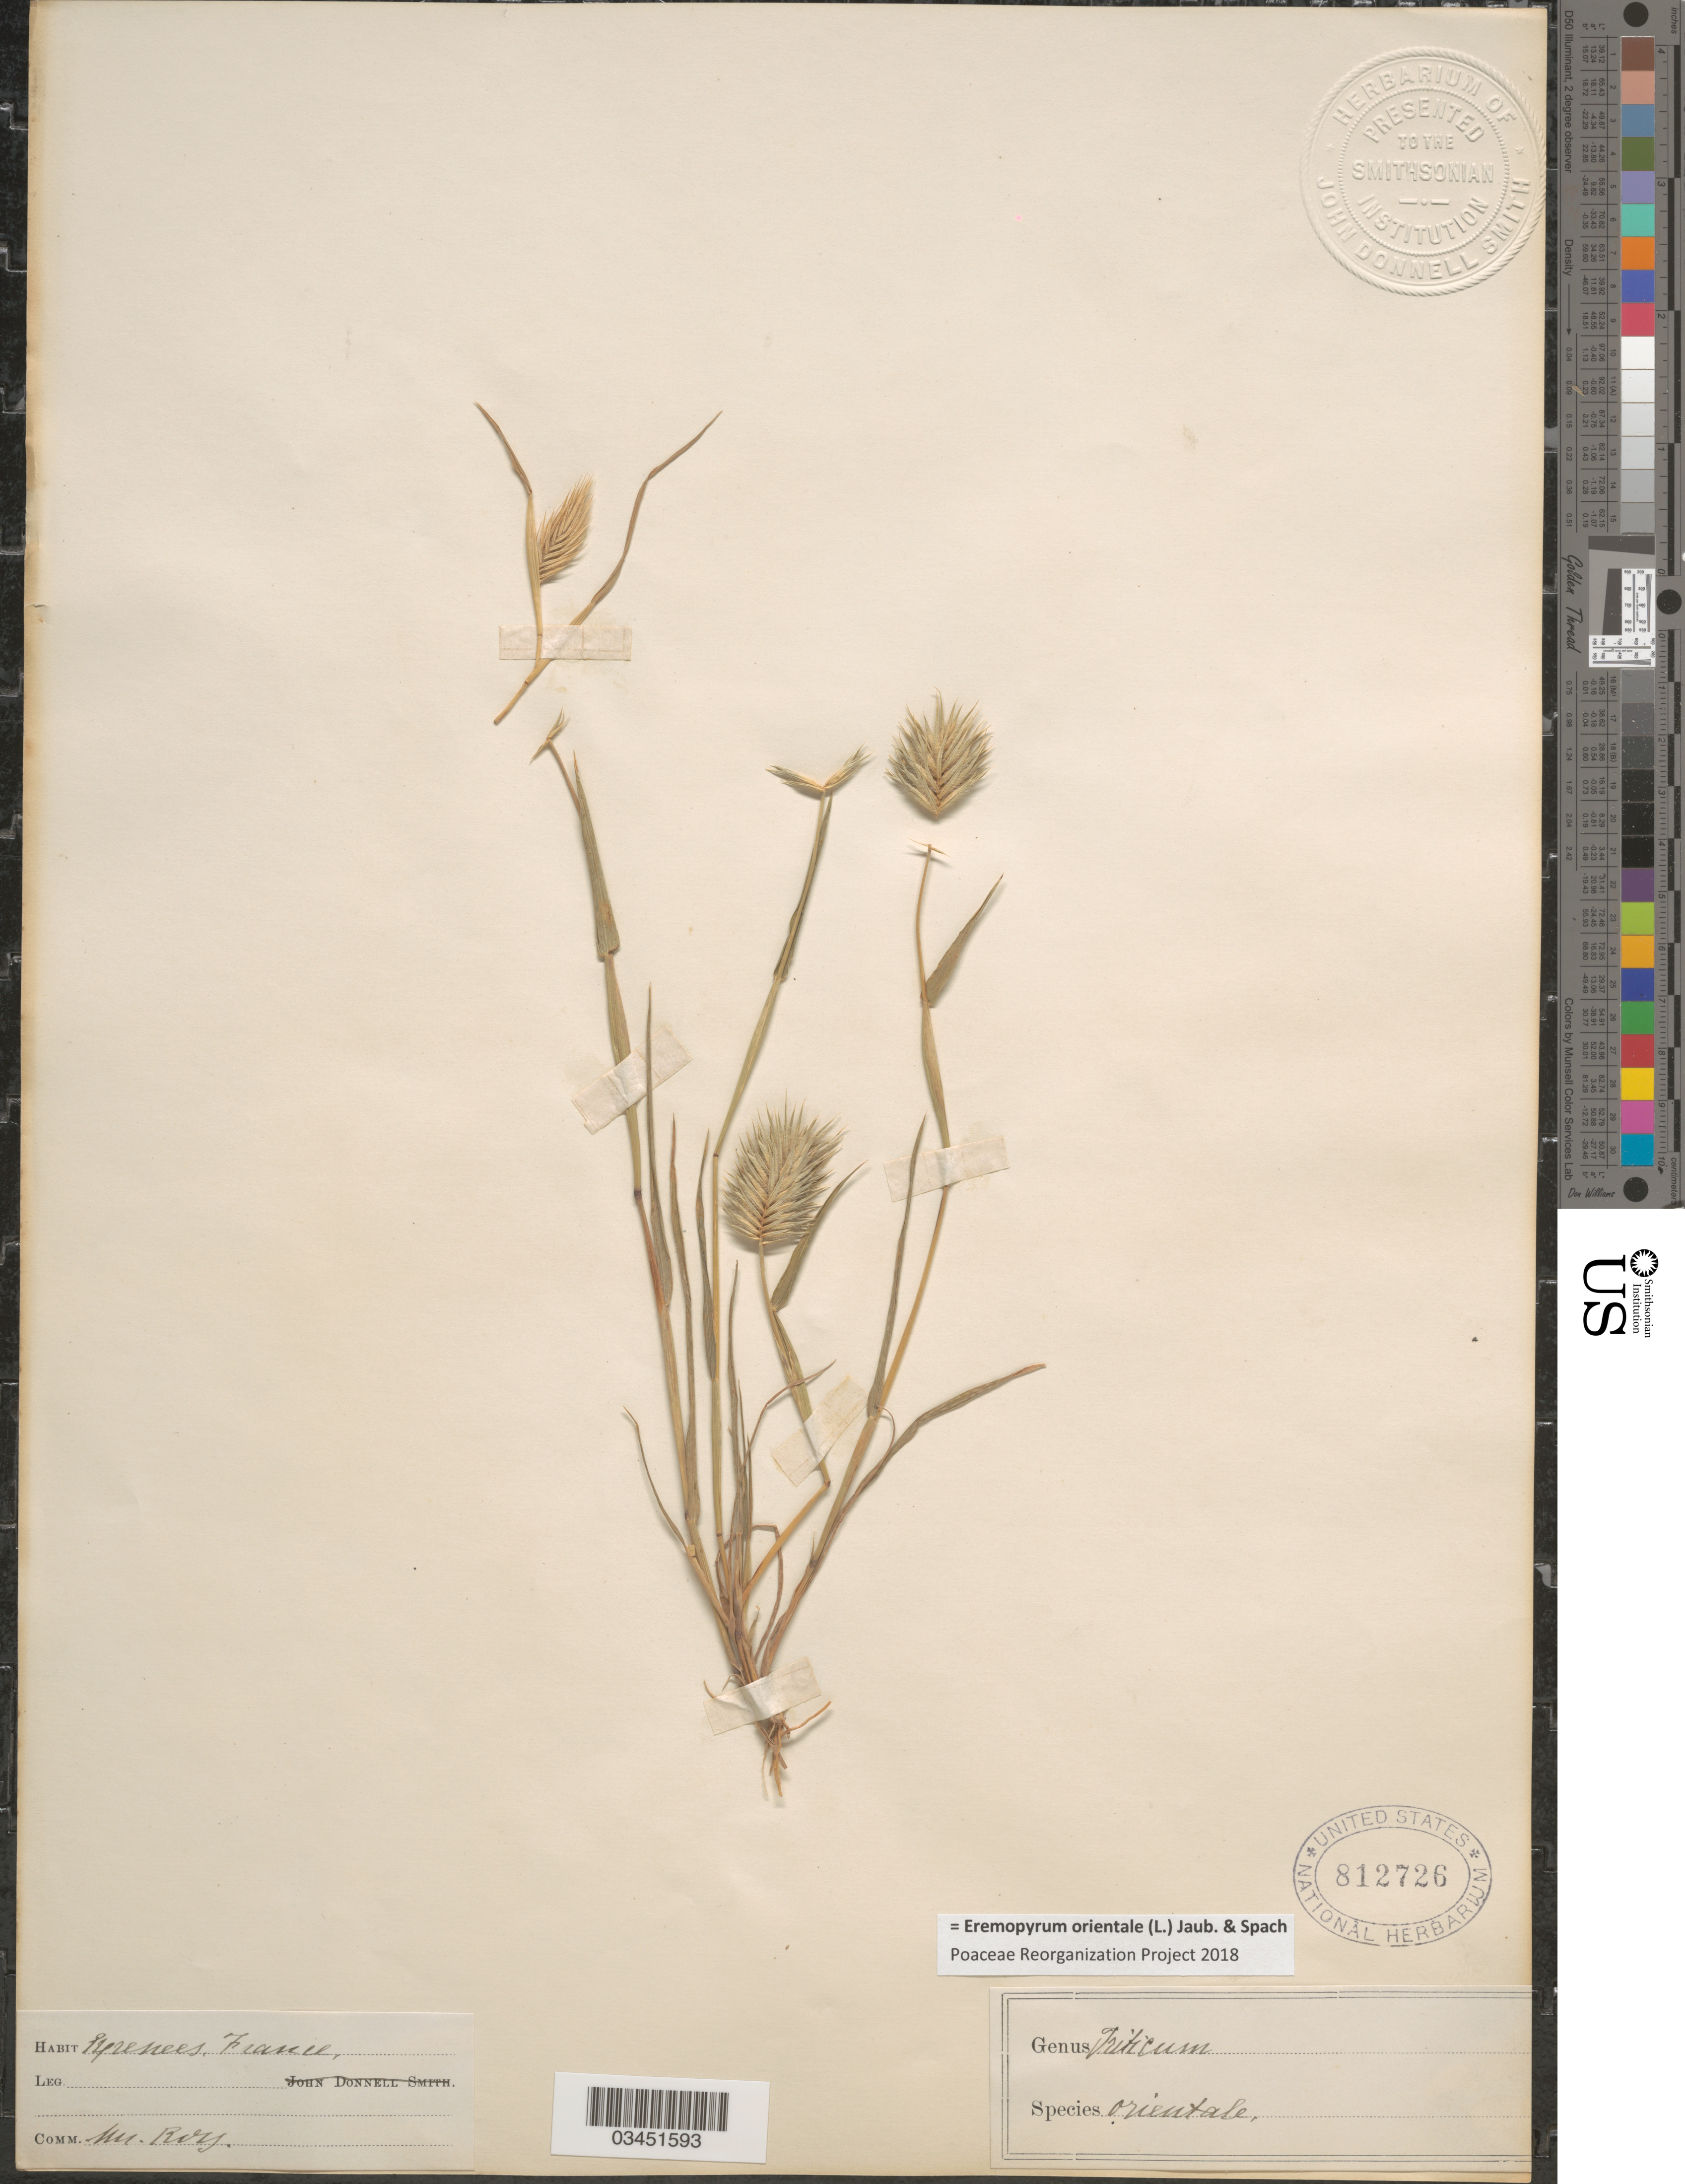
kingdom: Plantae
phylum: Tracheophyta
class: Liliopsida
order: Poales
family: Poaceae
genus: Eremopyrum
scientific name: Eremopyrum orientale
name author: (L.) Jaub. & Spach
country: France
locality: Pyrenees.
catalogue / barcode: US 812726